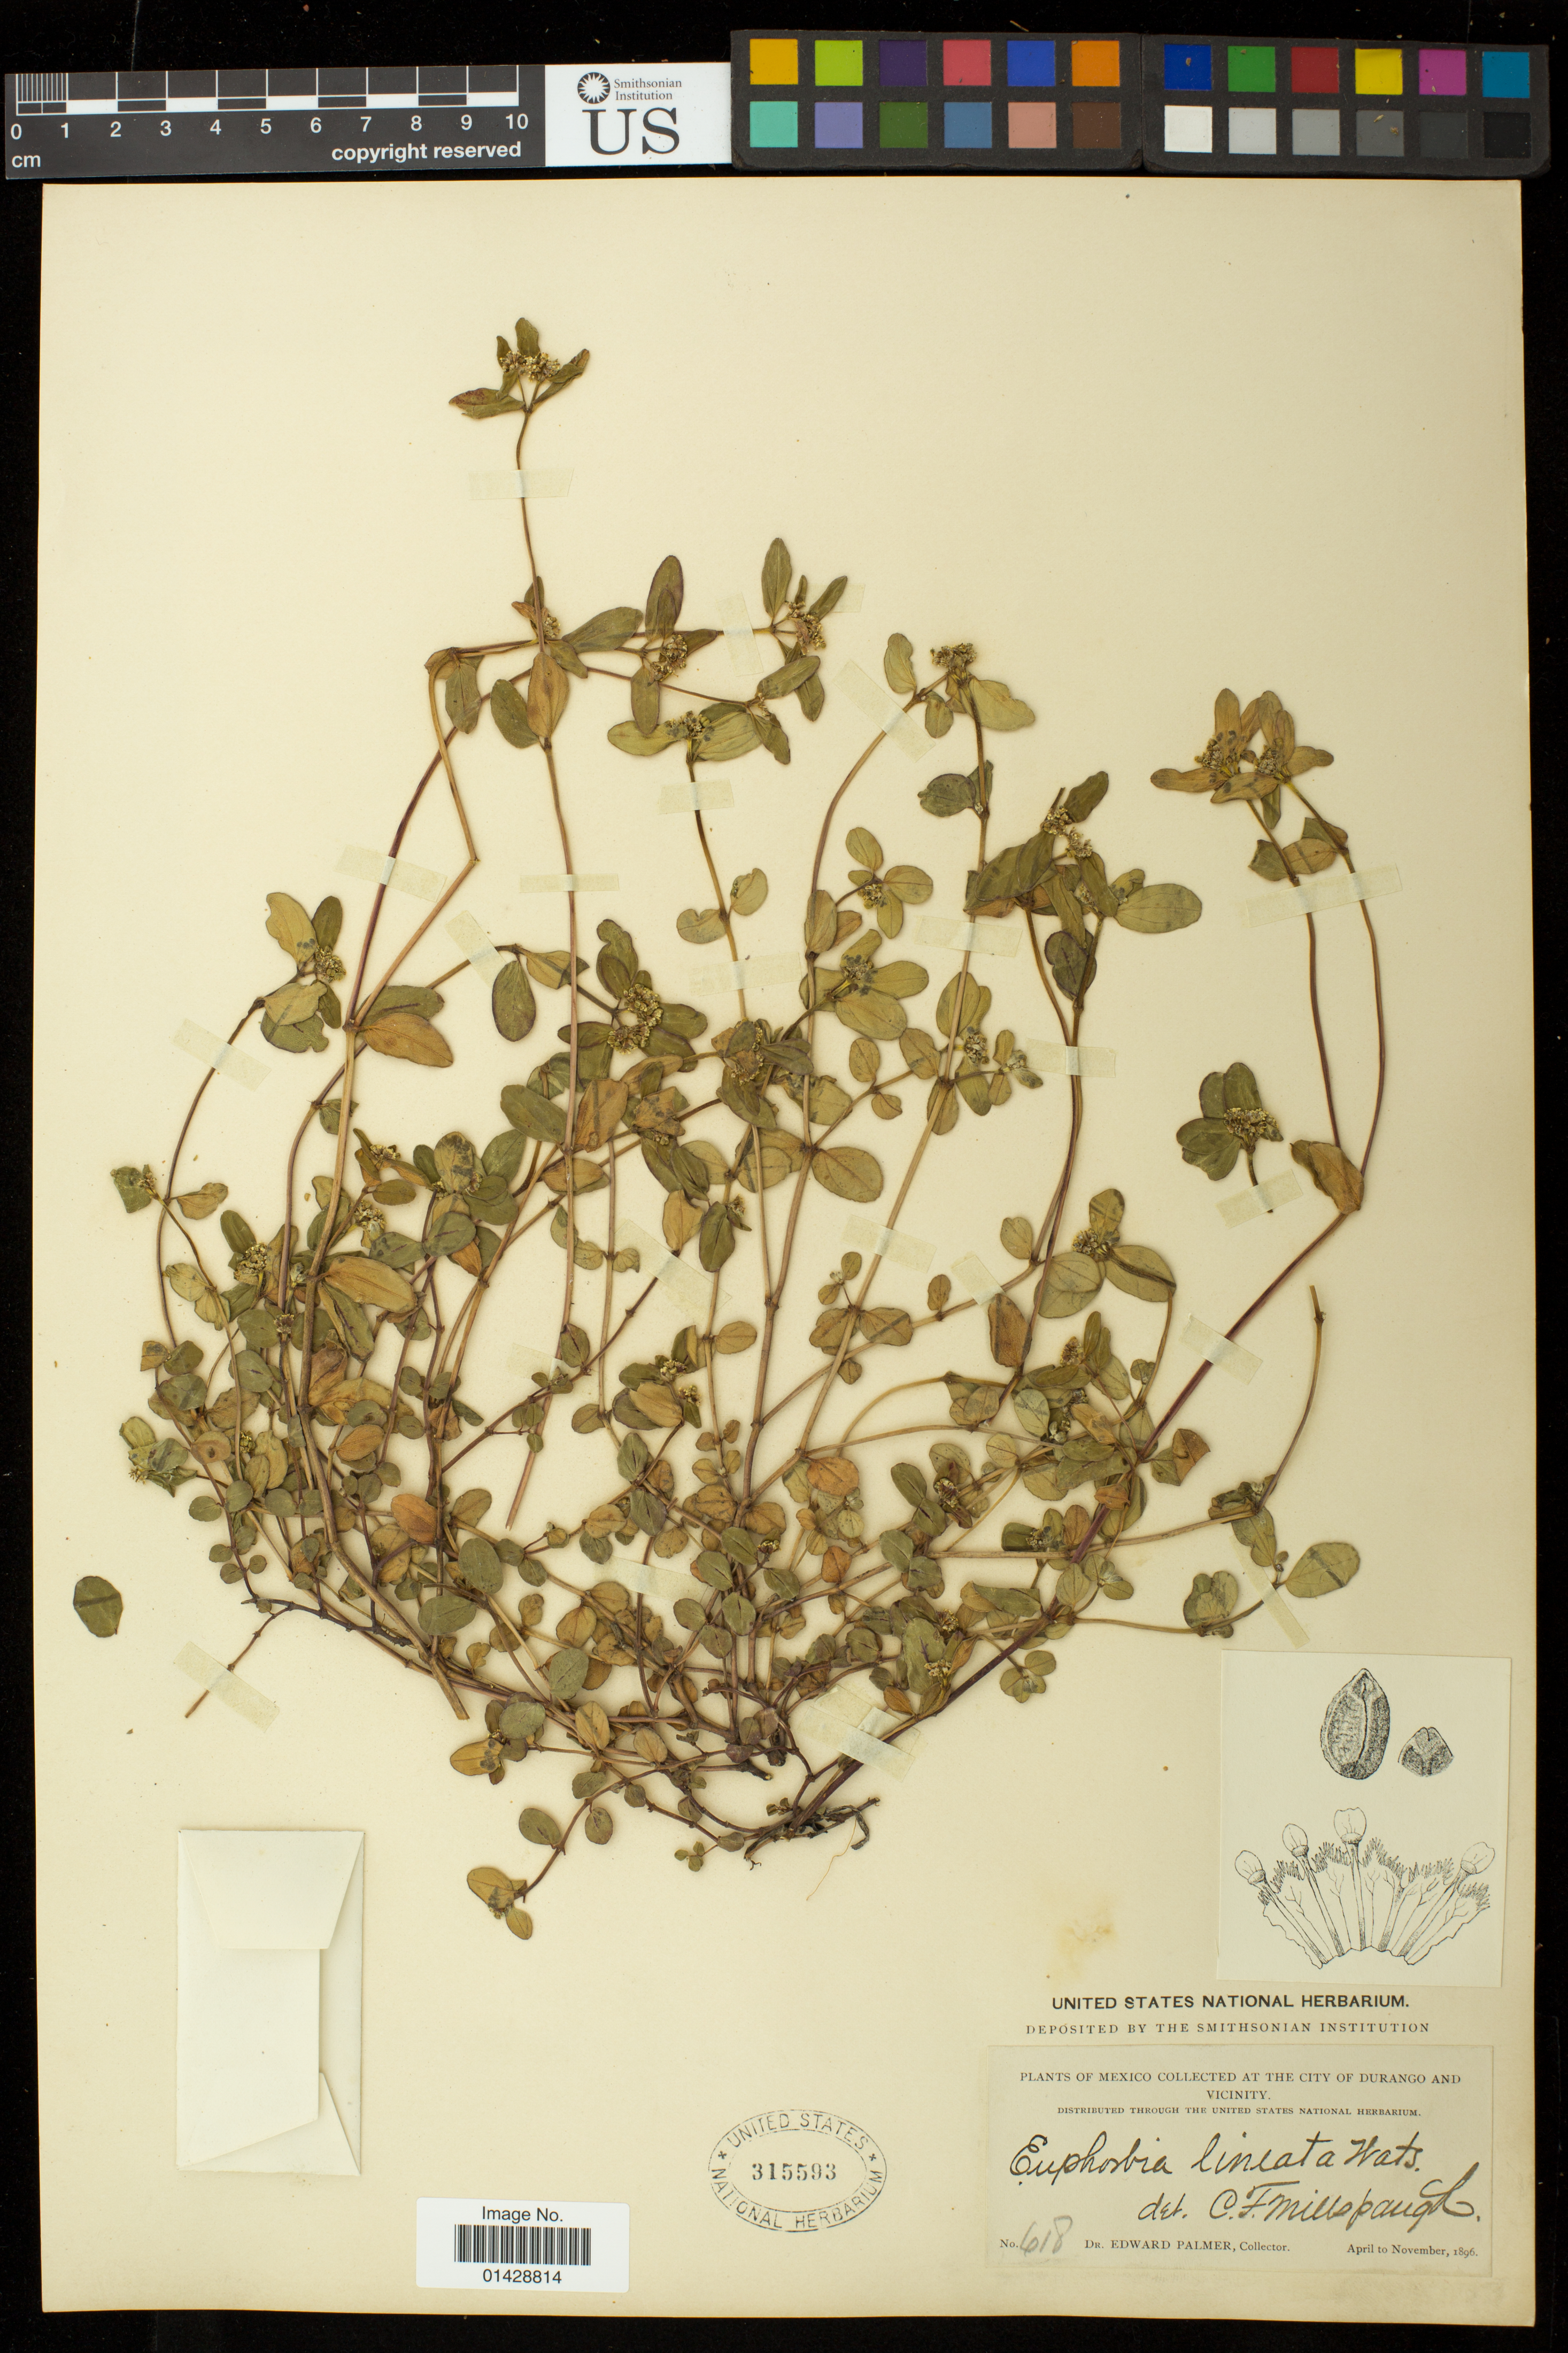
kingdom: Plantae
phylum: Tracheophyta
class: Magnoliopsida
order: Malpighiales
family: Euphorbiaceae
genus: Euphorbia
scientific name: Euphorbia lineata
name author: S. Watson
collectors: E. Palmer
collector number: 618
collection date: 1896-04/1896-11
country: Mexico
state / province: Durango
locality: City of Durango and vicinity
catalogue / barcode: US 315593